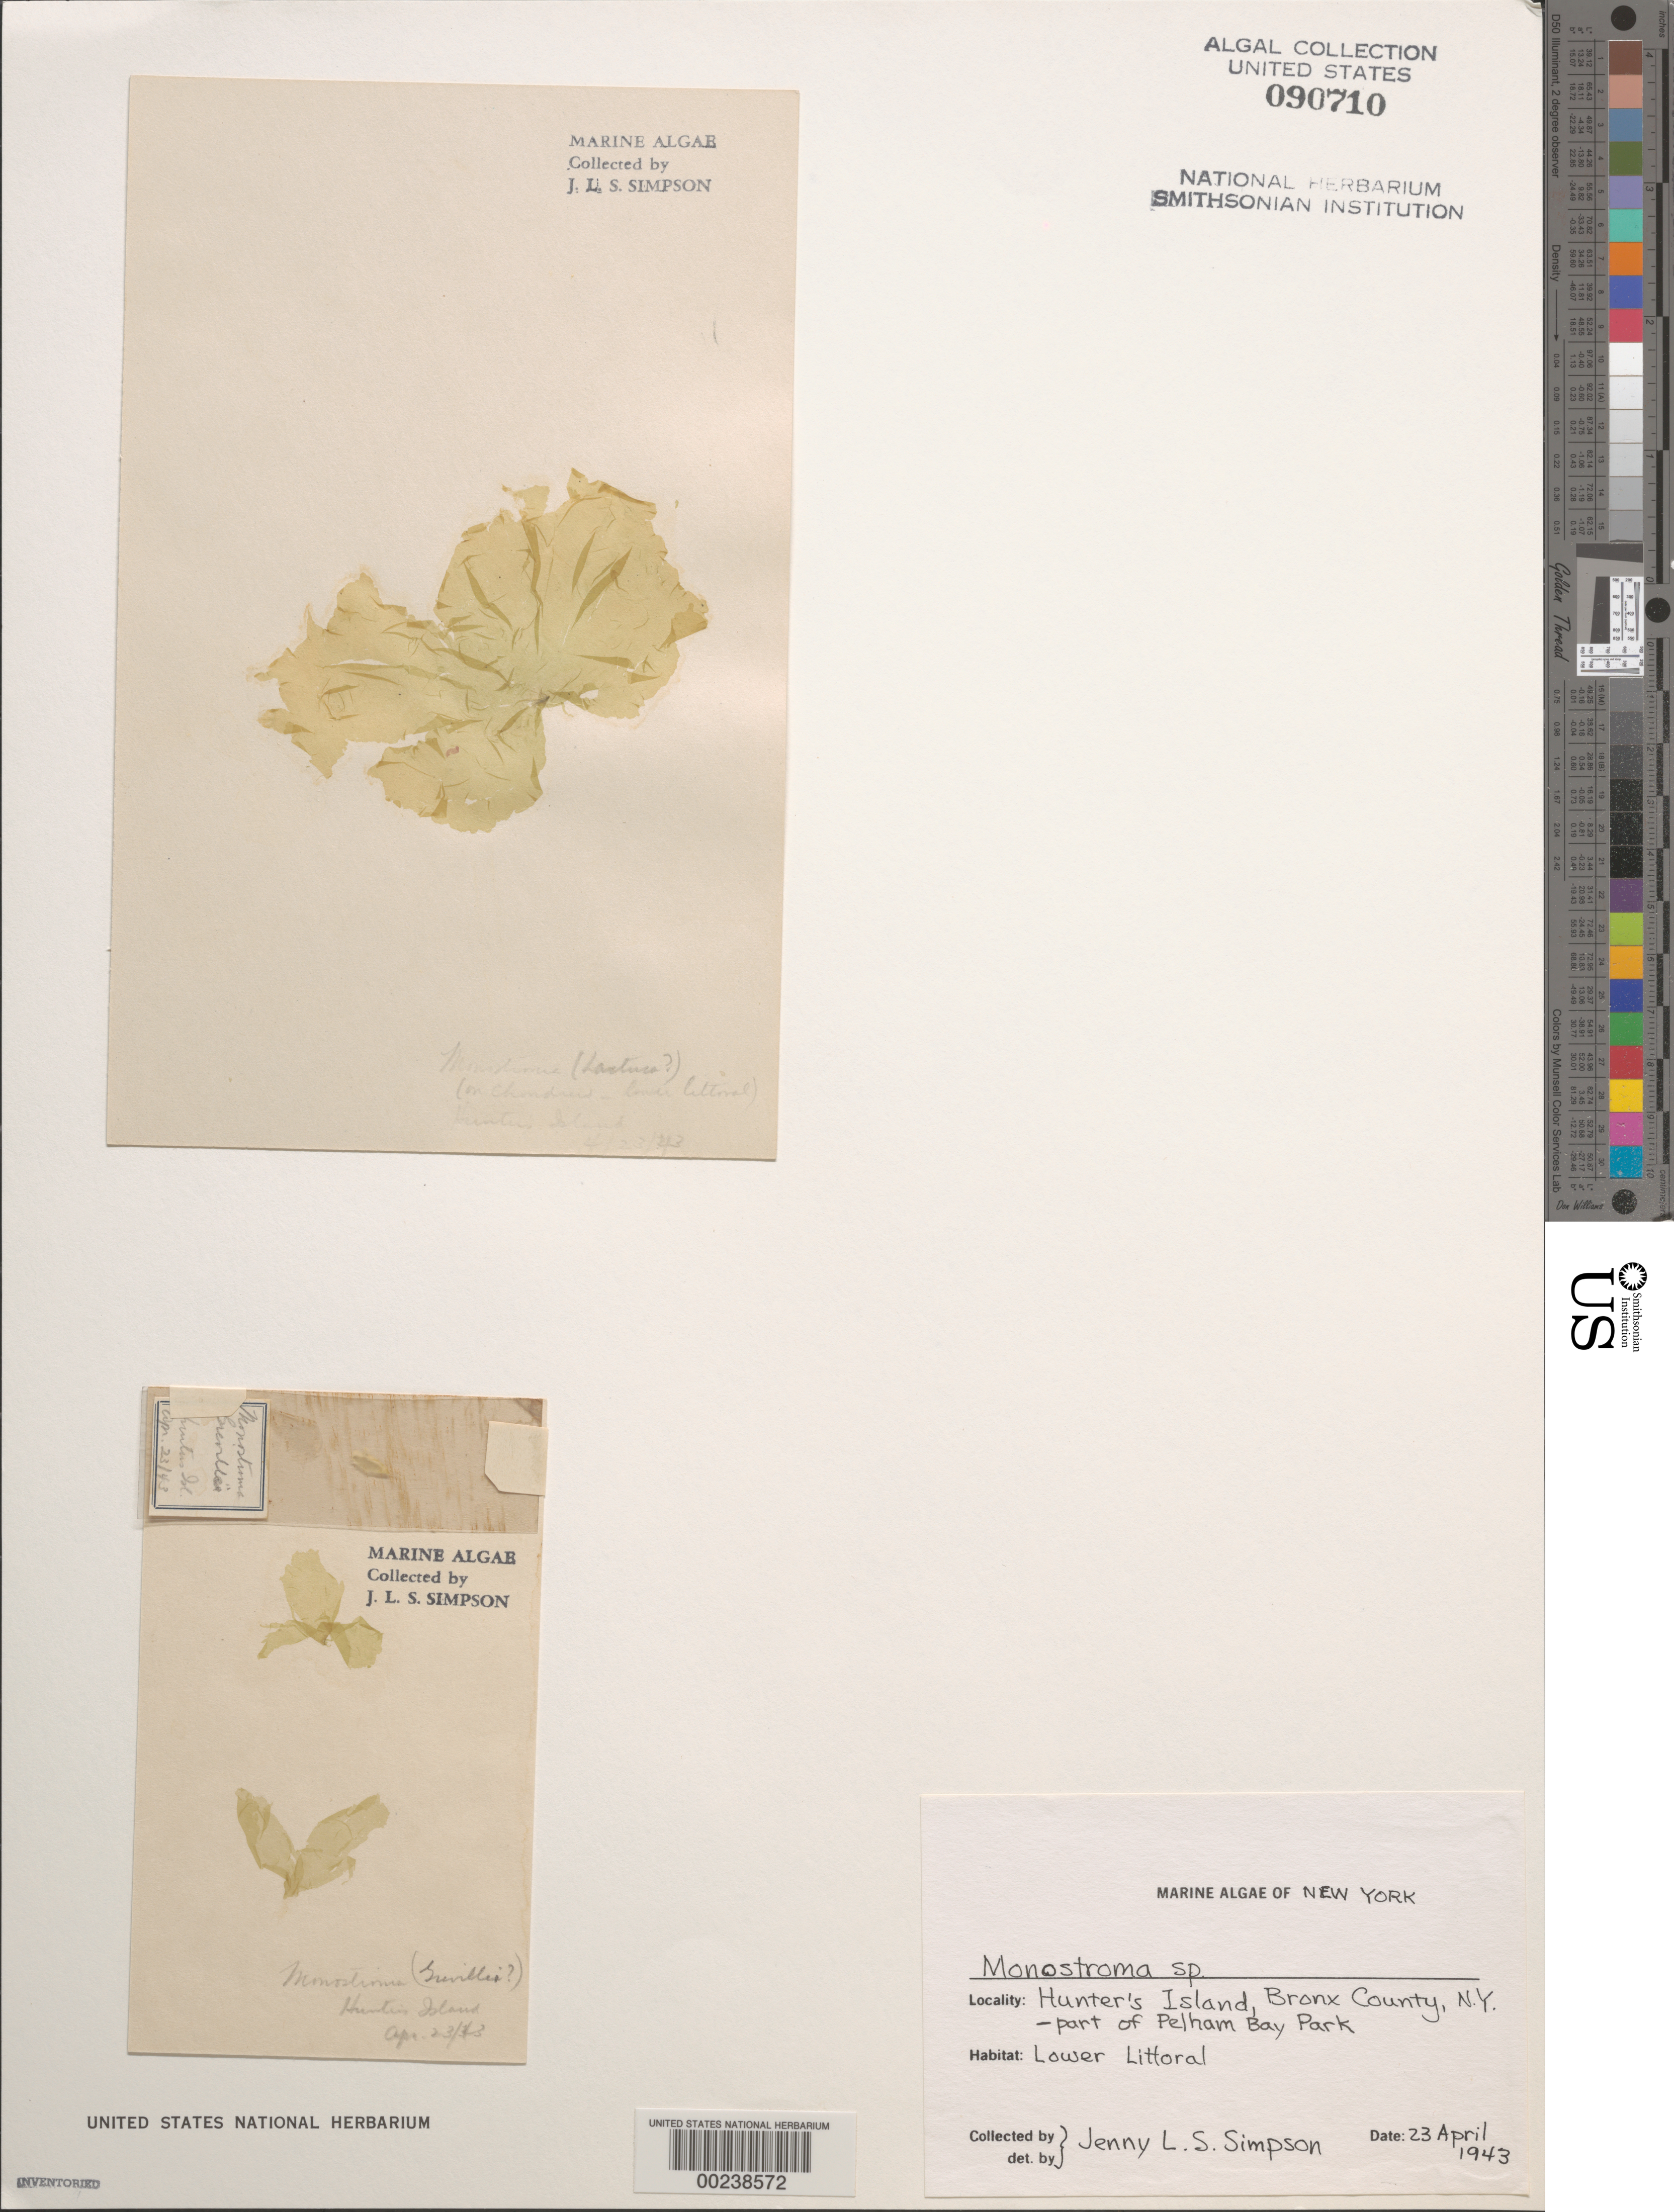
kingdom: Plantae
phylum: Chlorophyta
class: Ulvophyceae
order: Ulvales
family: Monostromataceae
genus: Monostroma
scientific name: Monostroma sp.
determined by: Simpson, J. L. S.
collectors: J. Simpson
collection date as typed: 23 Apr 1943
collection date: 1943-04-23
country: United States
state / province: New York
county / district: Bronx County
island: Hunter's Island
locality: Pelham Bay Park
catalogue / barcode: US 90710